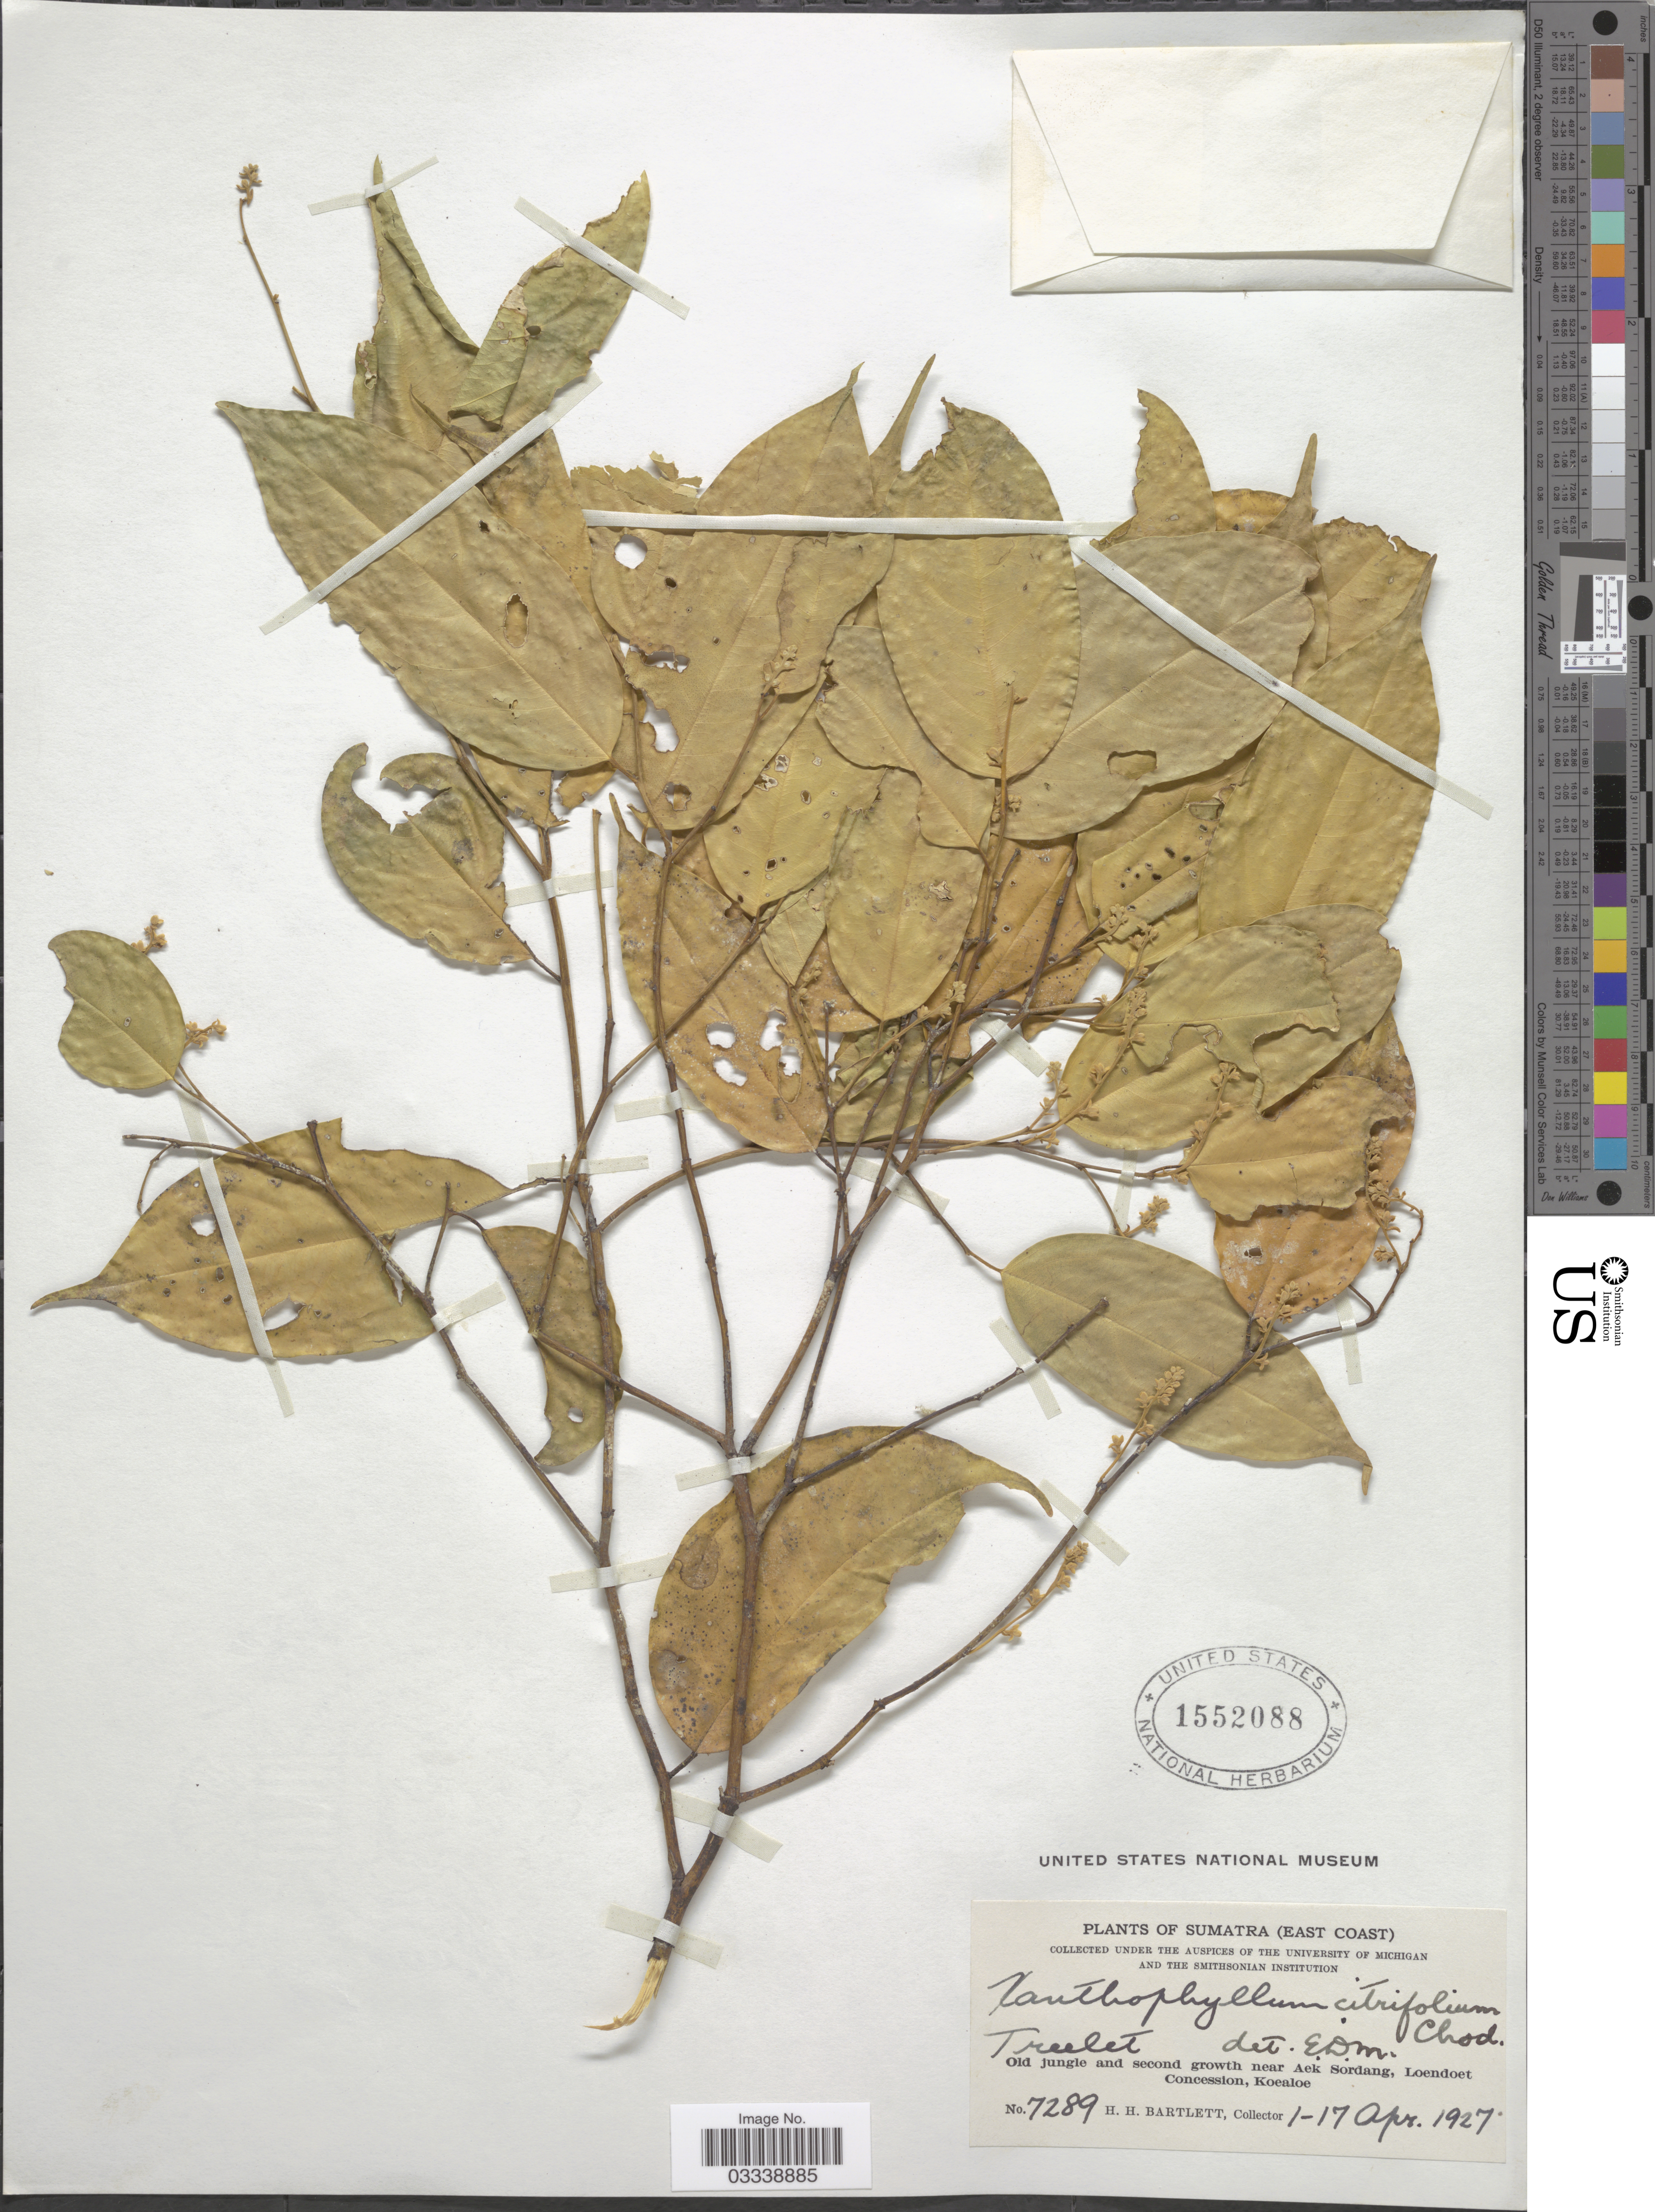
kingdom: Plantae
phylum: Tracheophyta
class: Magnoliopsida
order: Fabales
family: Polygalaceae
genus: Xanthophyllum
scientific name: Xanthophyllum ellipticum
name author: Korth. ex Miq.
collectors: H. H. Bartlett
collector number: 7289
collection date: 1927-04-01/1927-04-17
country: Indonesia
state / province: Sumatra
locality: (East Coast). Old jungle and second growth near Aek Sordang, Loendoet Concession, Koealoe.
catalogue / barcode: US 1552088